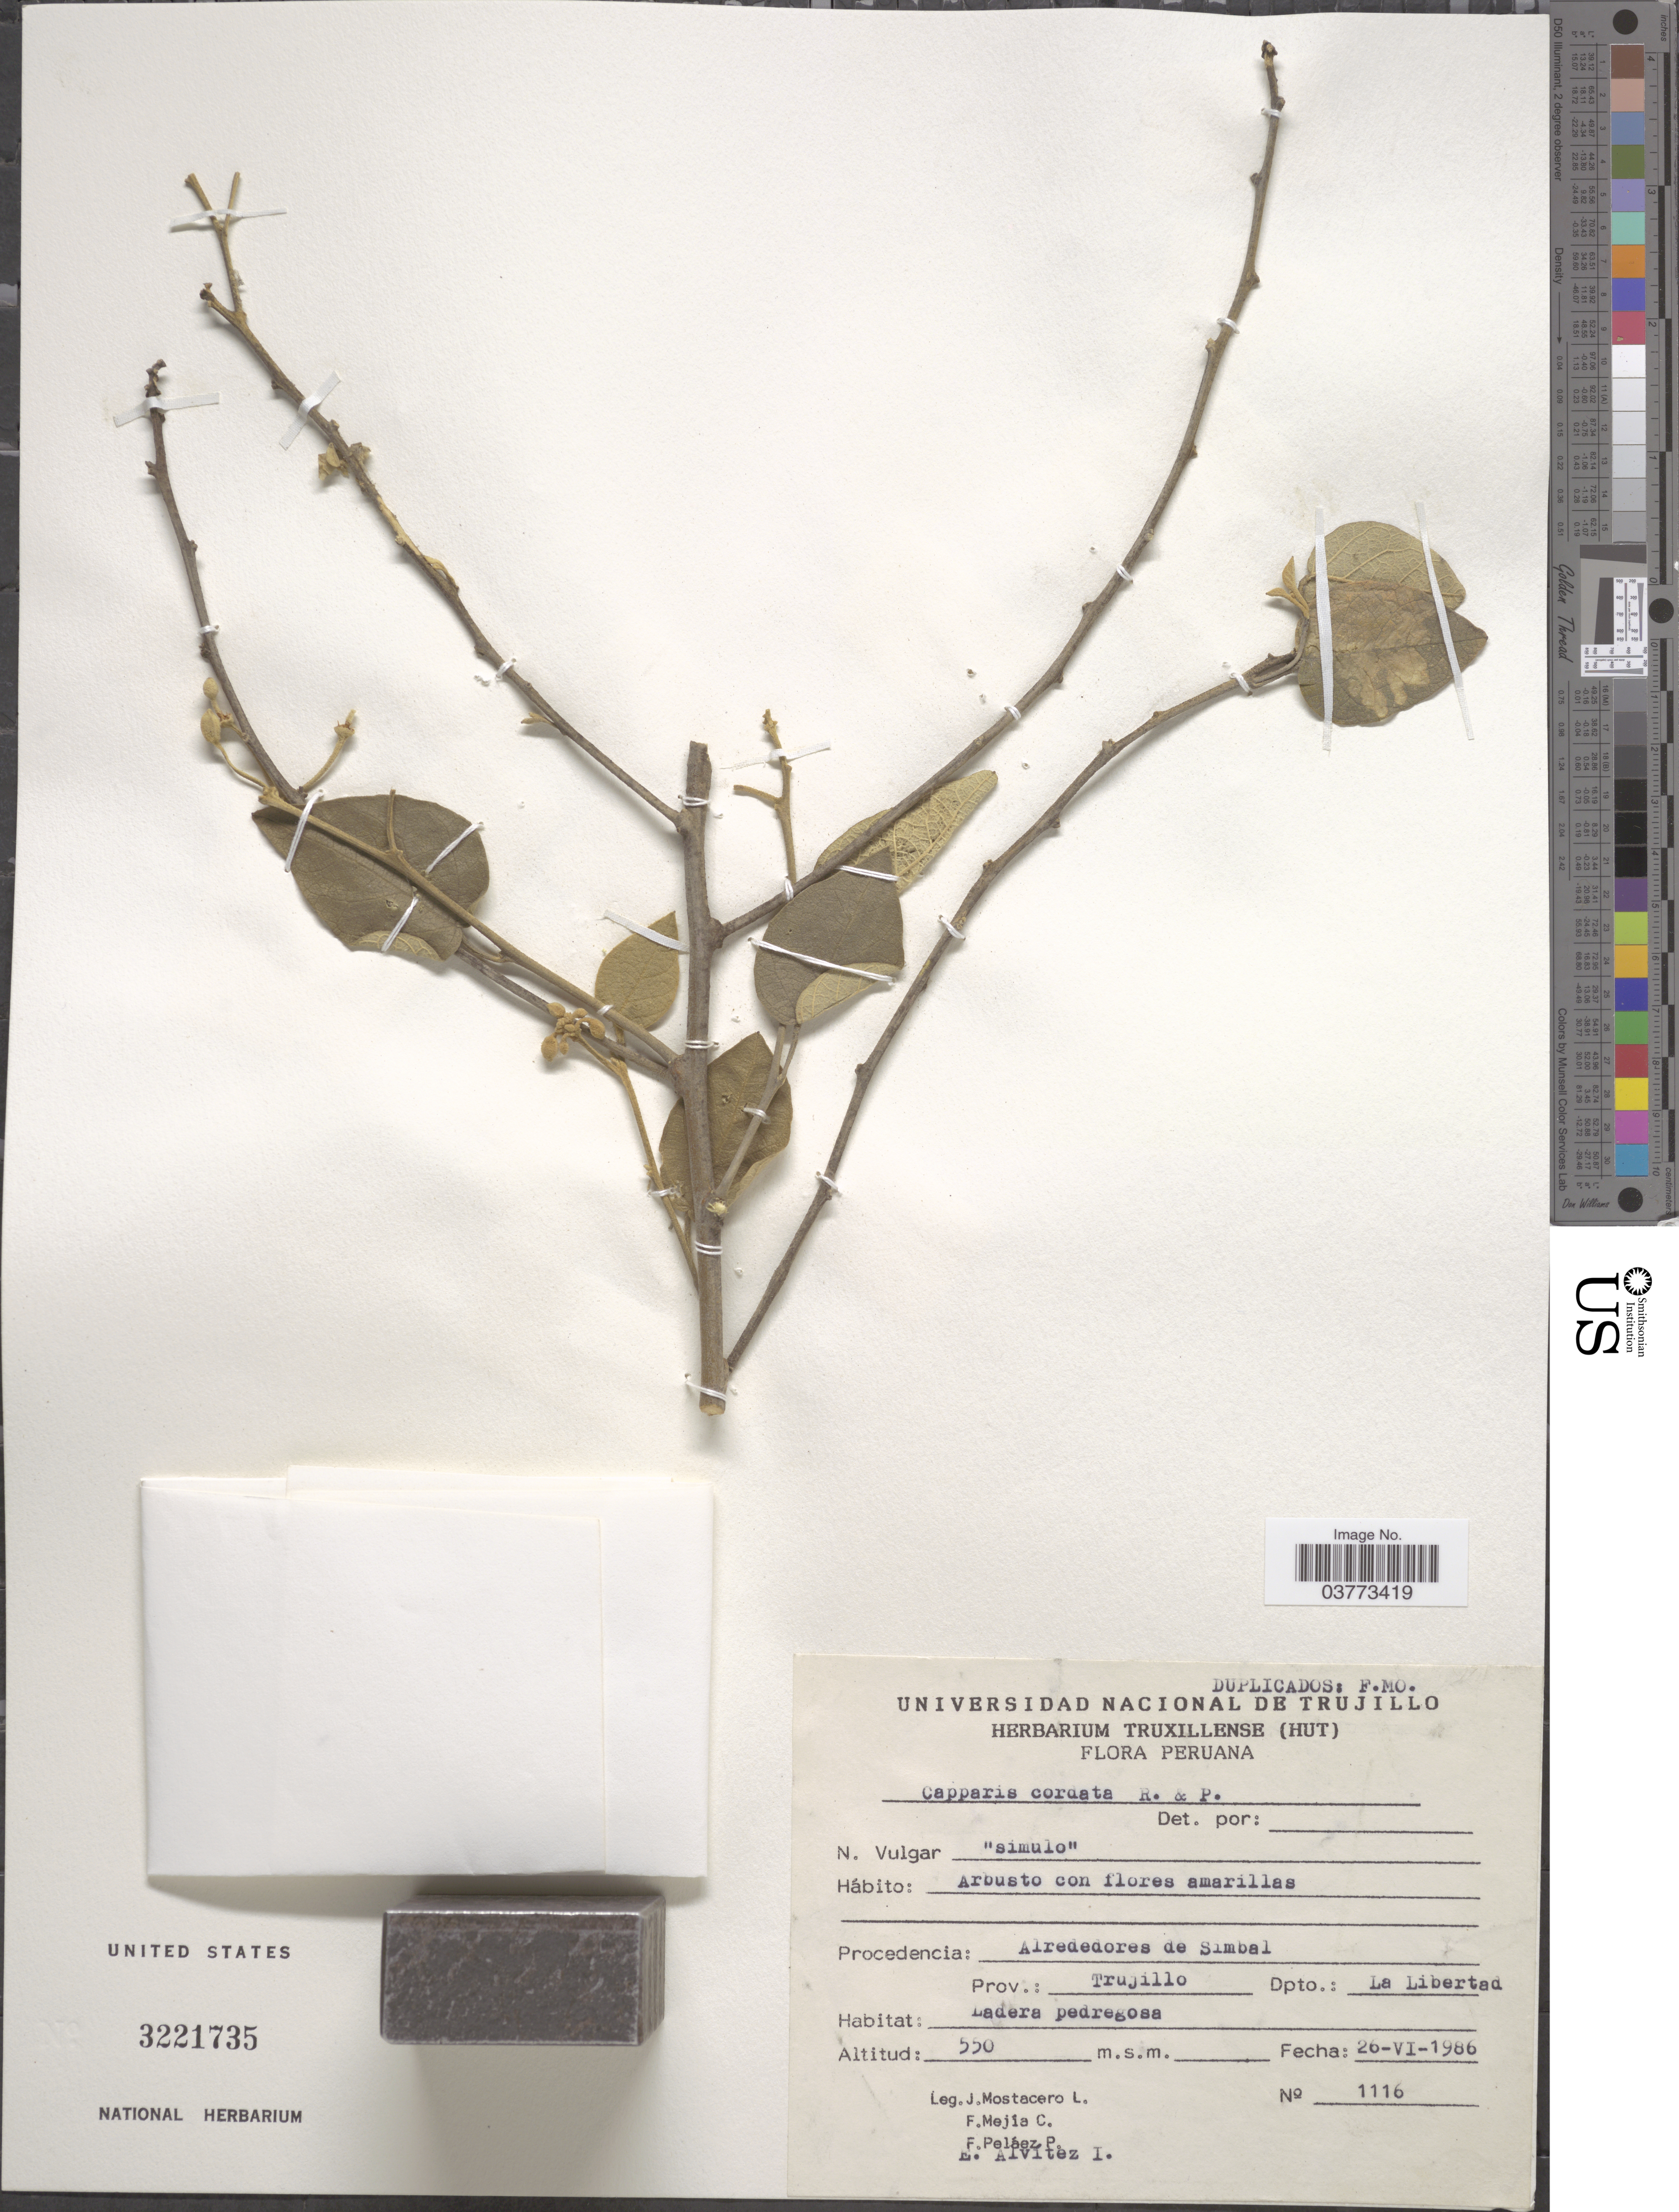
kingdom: Plantae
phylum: Tracheophyta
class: Magnoliopsida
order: Brassicales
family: Capparaceae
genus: Capparicordis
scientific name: Capparicordis crotonoides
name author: (Kunth) Iltis & Cornejo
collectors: J. Mostacero L., F. Mejia C., F. Pelaez P. & E. Alvitez I.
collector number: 1116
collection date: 1986-06-26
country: Peru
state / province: La Libertad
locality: Alrededores de Simbal. Prov.: Trujillo Dpto.: La Libertad.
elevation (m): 550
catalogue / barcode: US 3221735